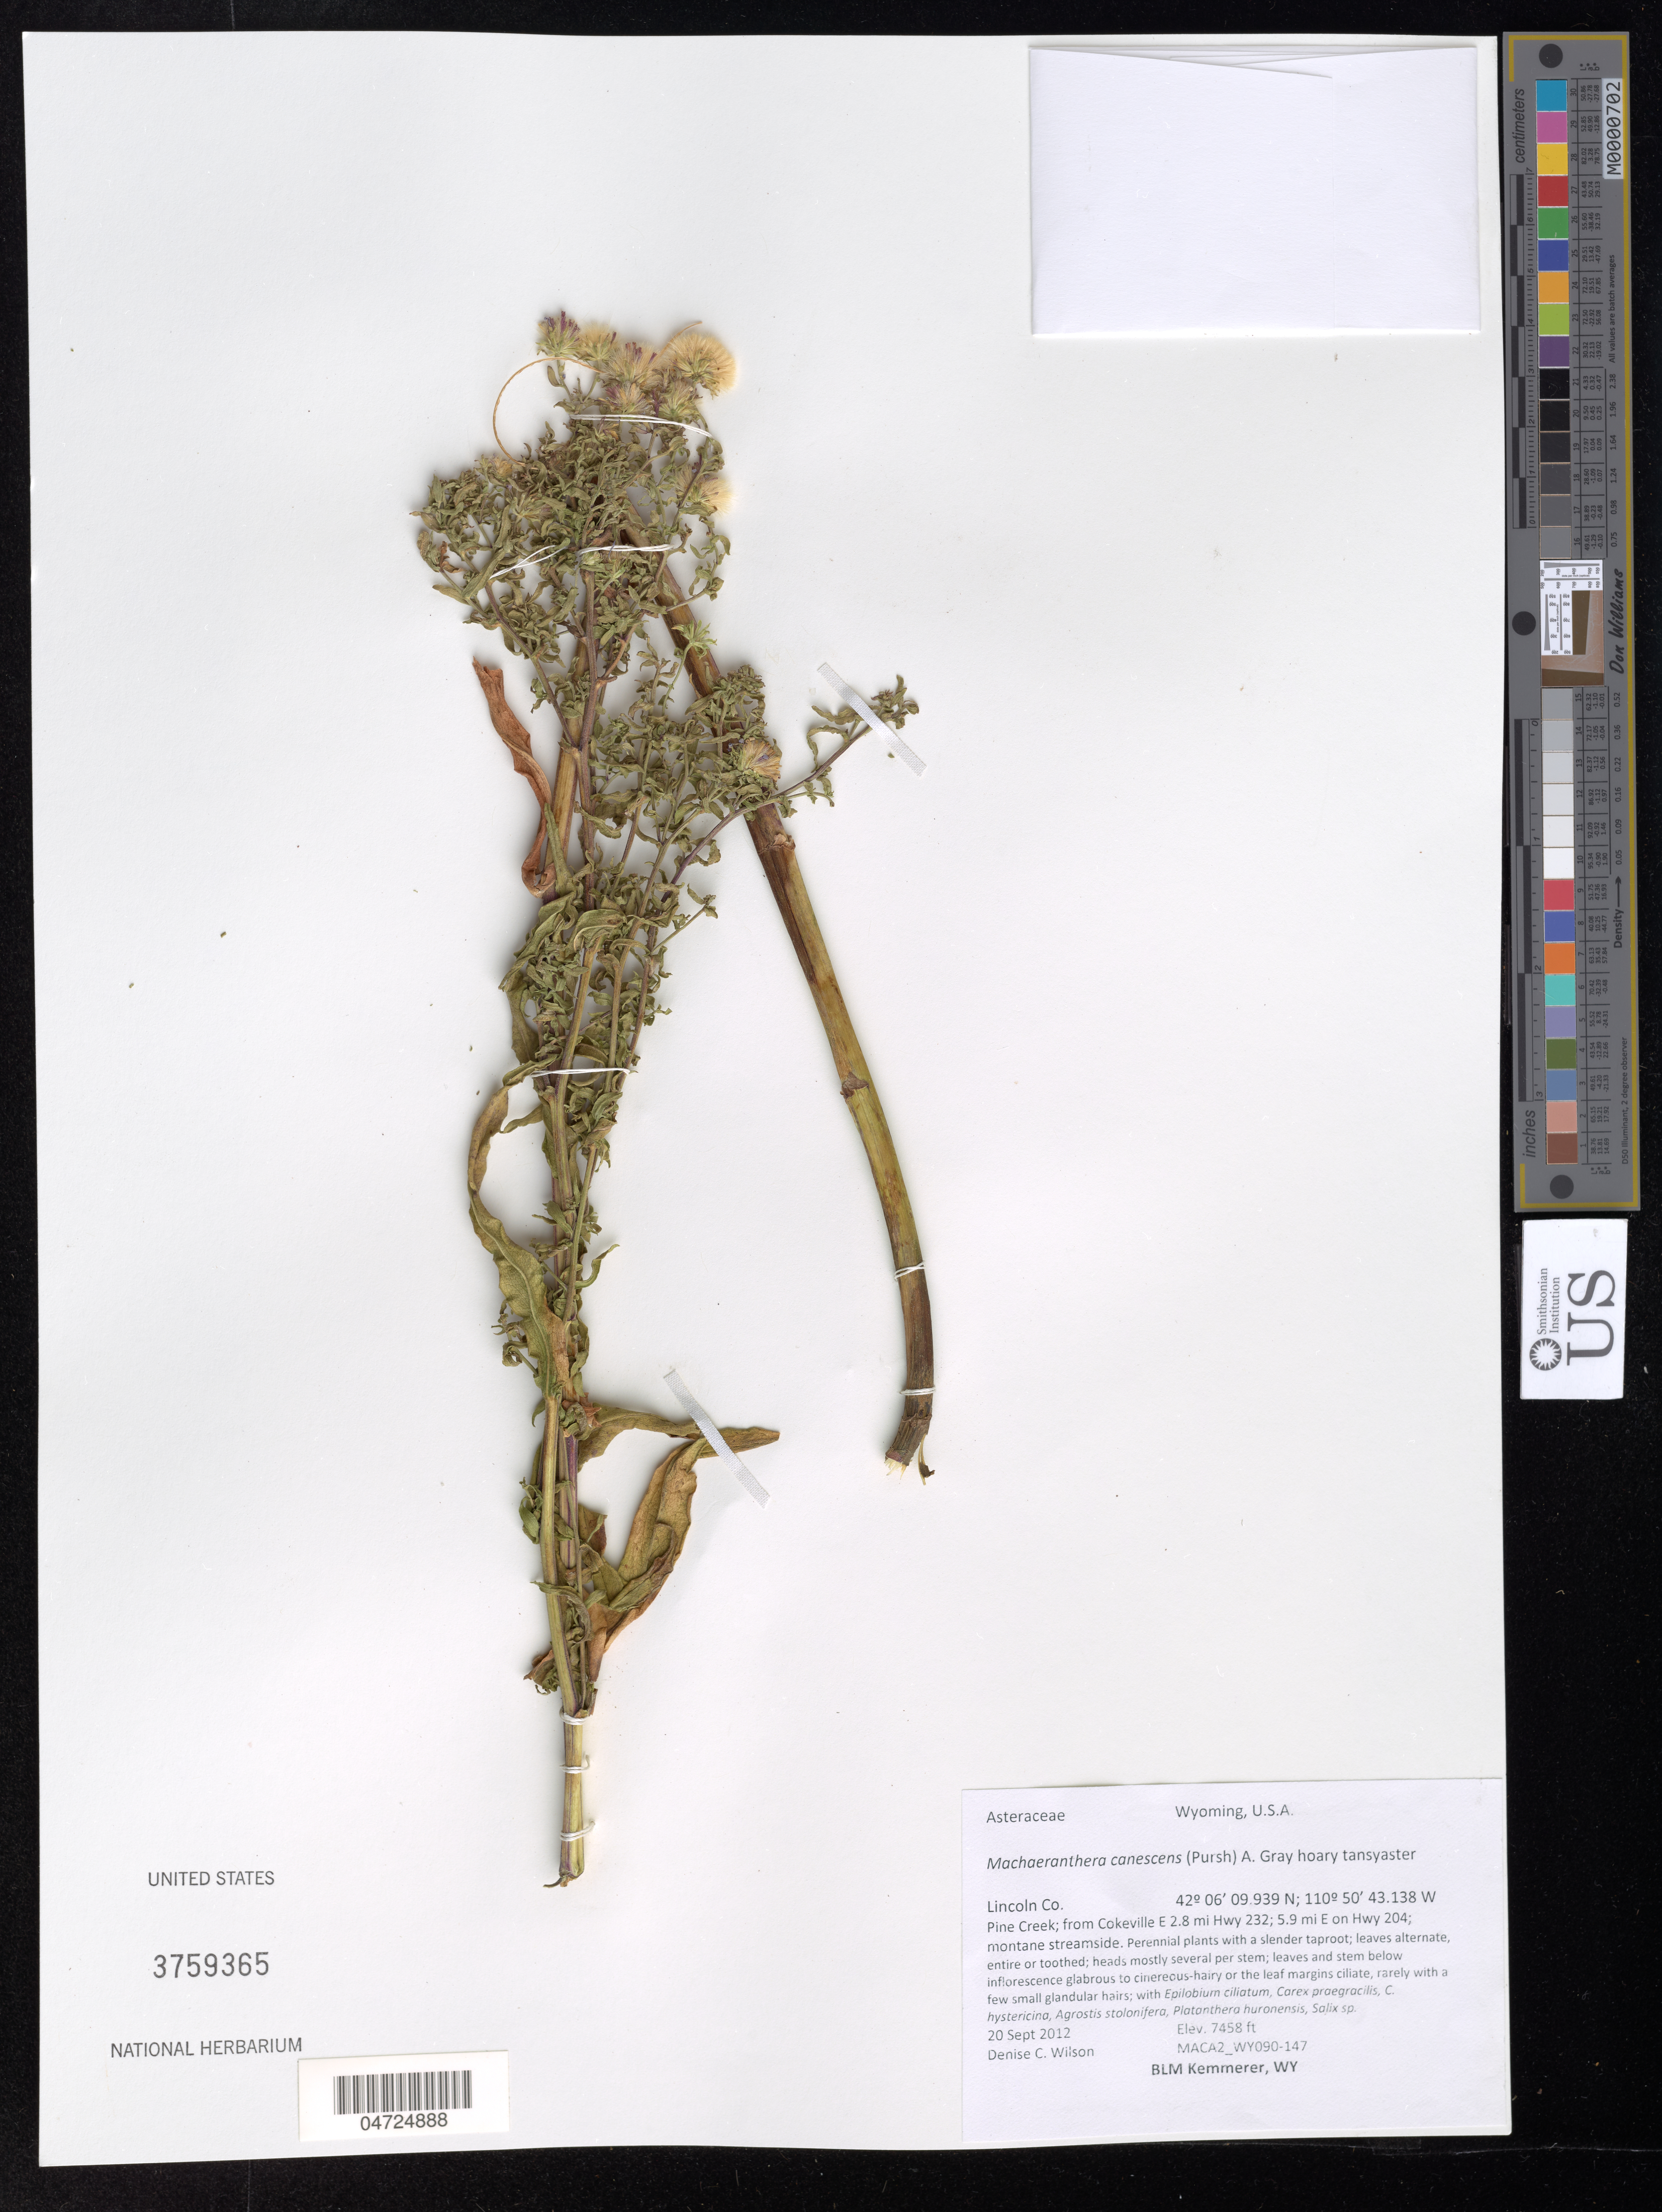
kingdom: Plantae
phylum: Tracheophyta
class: Magnoliopsida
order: Asterales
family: Asteraceae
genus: Machaeranthera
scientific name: Machaeranthera canescens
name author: (Pursh) A. Gray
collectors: D. Wilson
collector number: MACA2_WY090-147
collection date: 2012-09-20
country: United States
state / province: Wyoming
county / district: Lincoln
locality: Lincoln Co. Pine Creek; from Cokeville E 2.8 mi Hwy 232; 5.9 mi E on Hwy 204.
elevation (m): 2273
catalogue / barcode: US 3759365